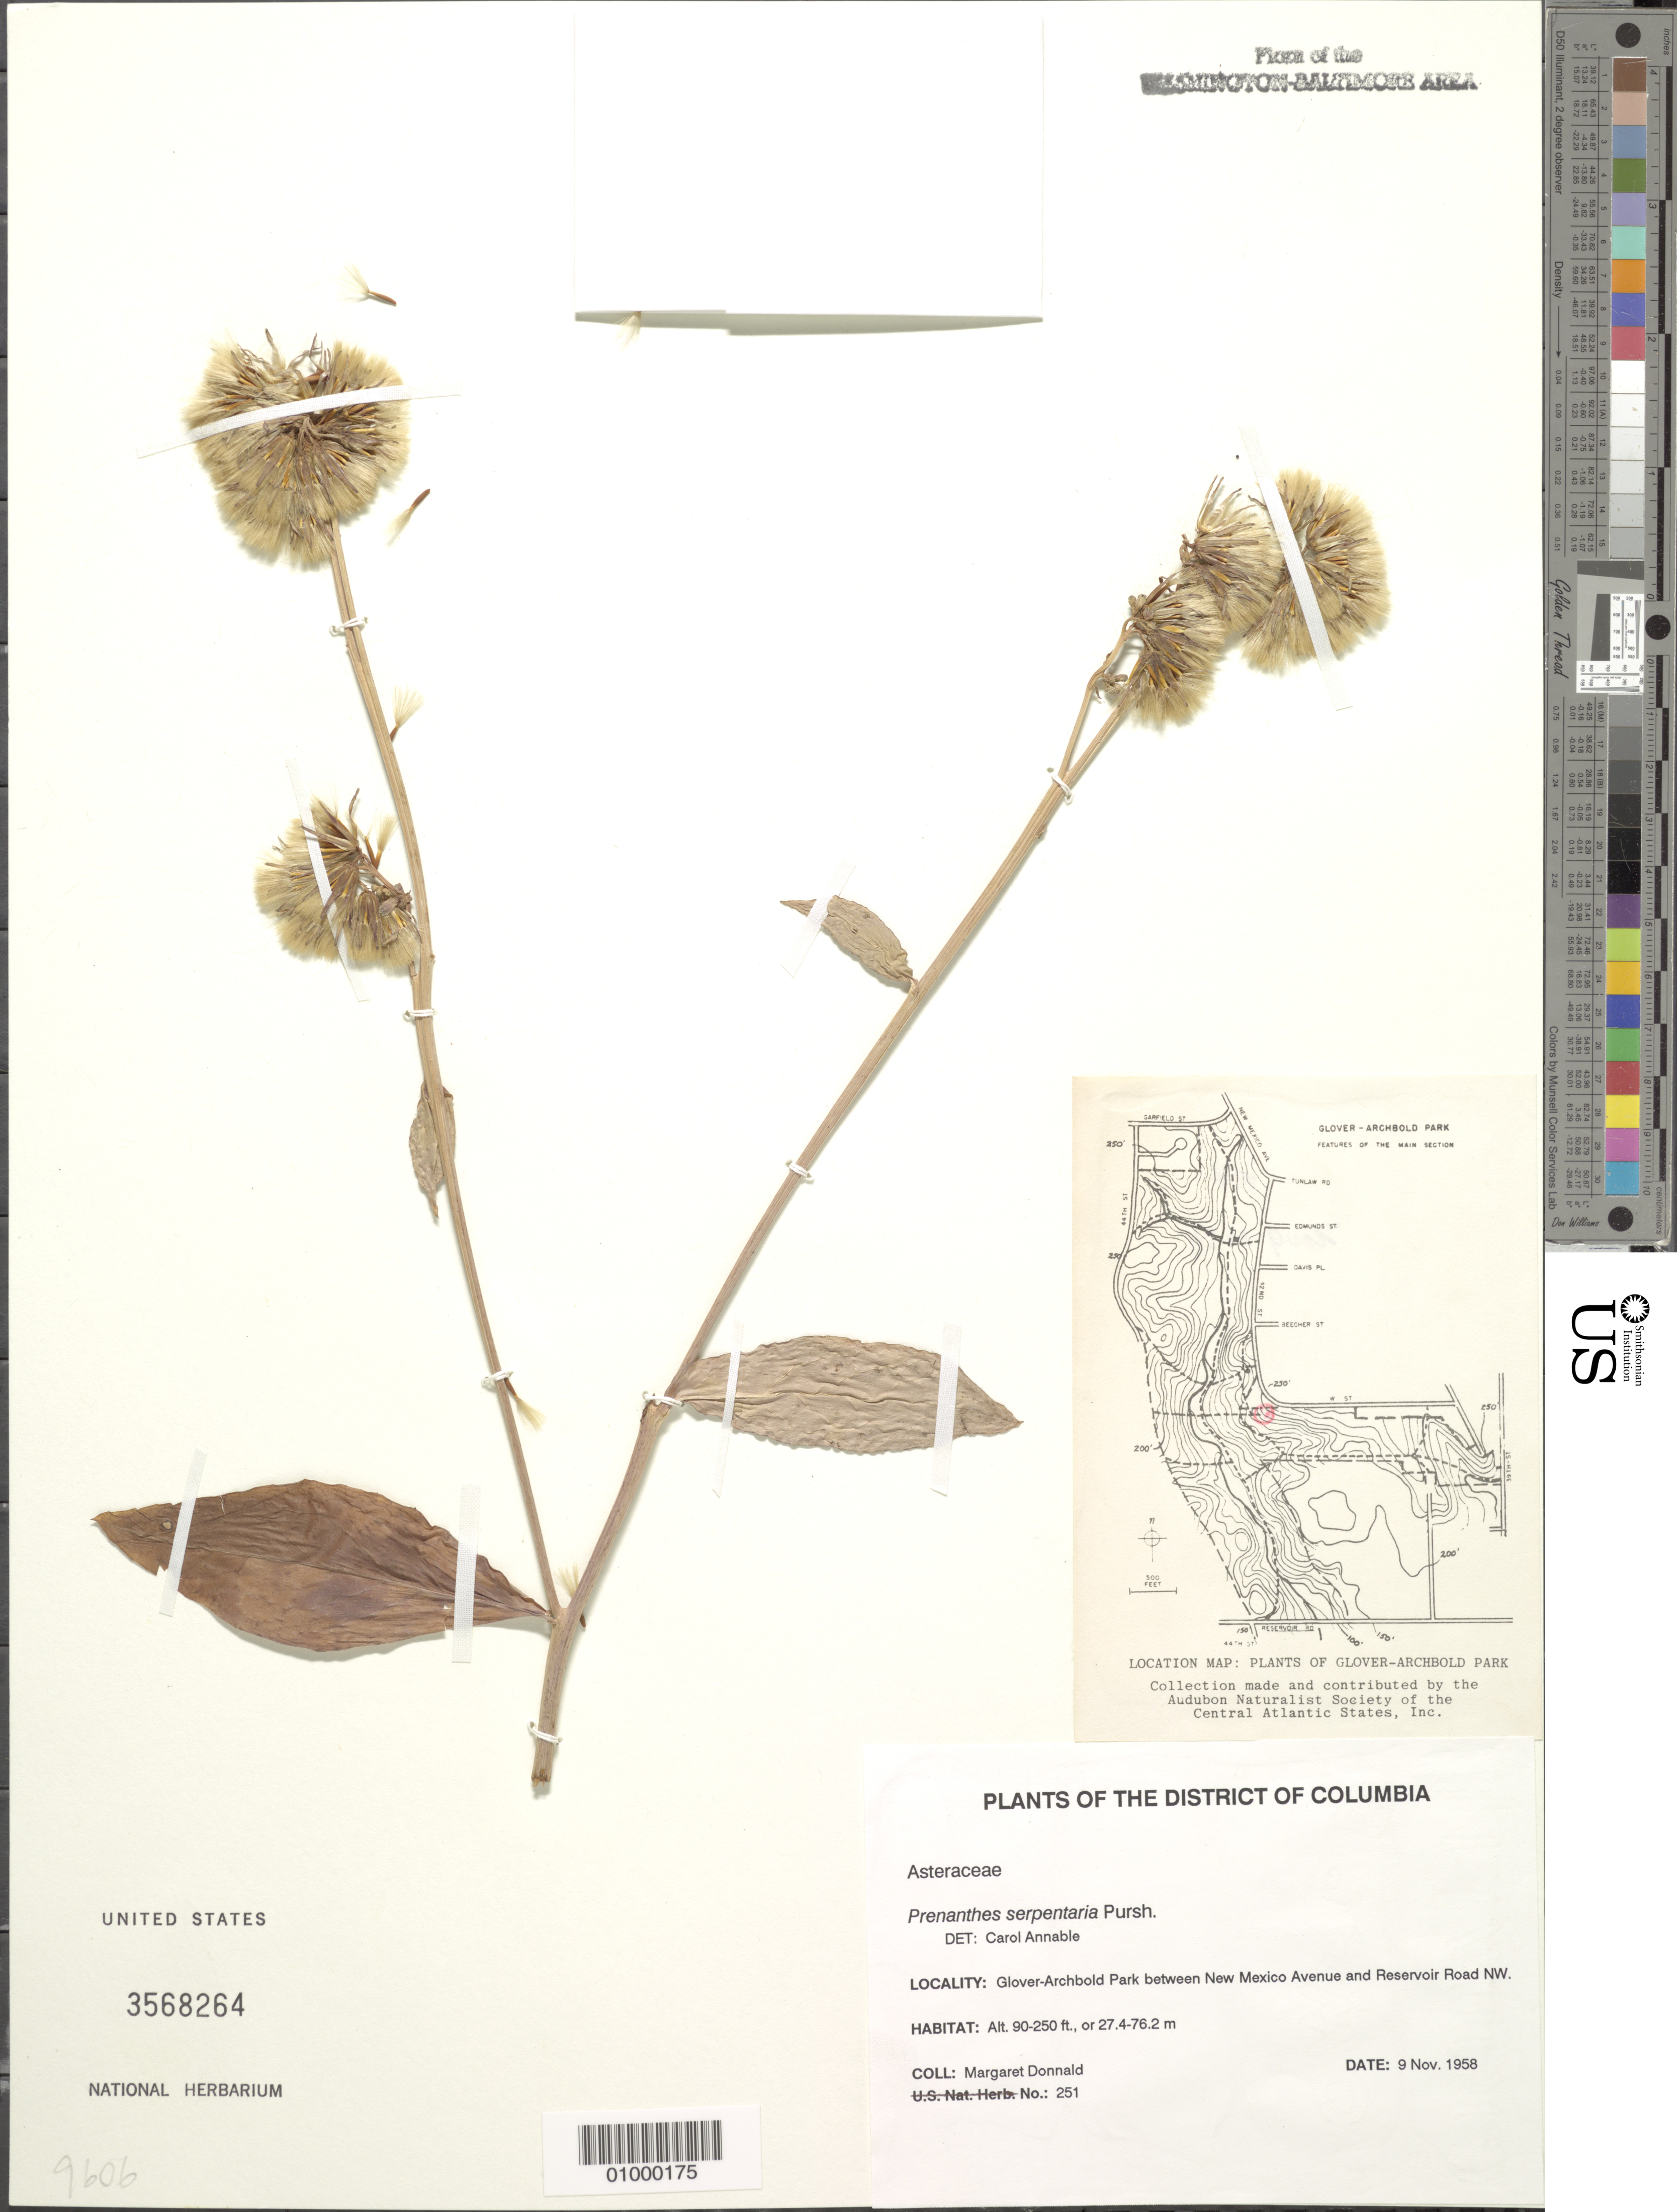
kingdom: Plantae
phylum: Tracheophyta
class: Magnoliopsida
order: Asterales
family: Asteraceae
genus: Nabalus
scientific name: Nabalus serpentarius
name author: (Pursh) Hook.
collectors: M. Donnald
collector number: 251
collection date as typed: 9 Nov 1958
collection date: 1958-11-09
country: United States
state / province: District of Columbia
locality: Glover-Archbold Park between New Mexico Avenue and Reservoir Road NW.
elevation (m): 27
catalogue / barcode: US 3568264